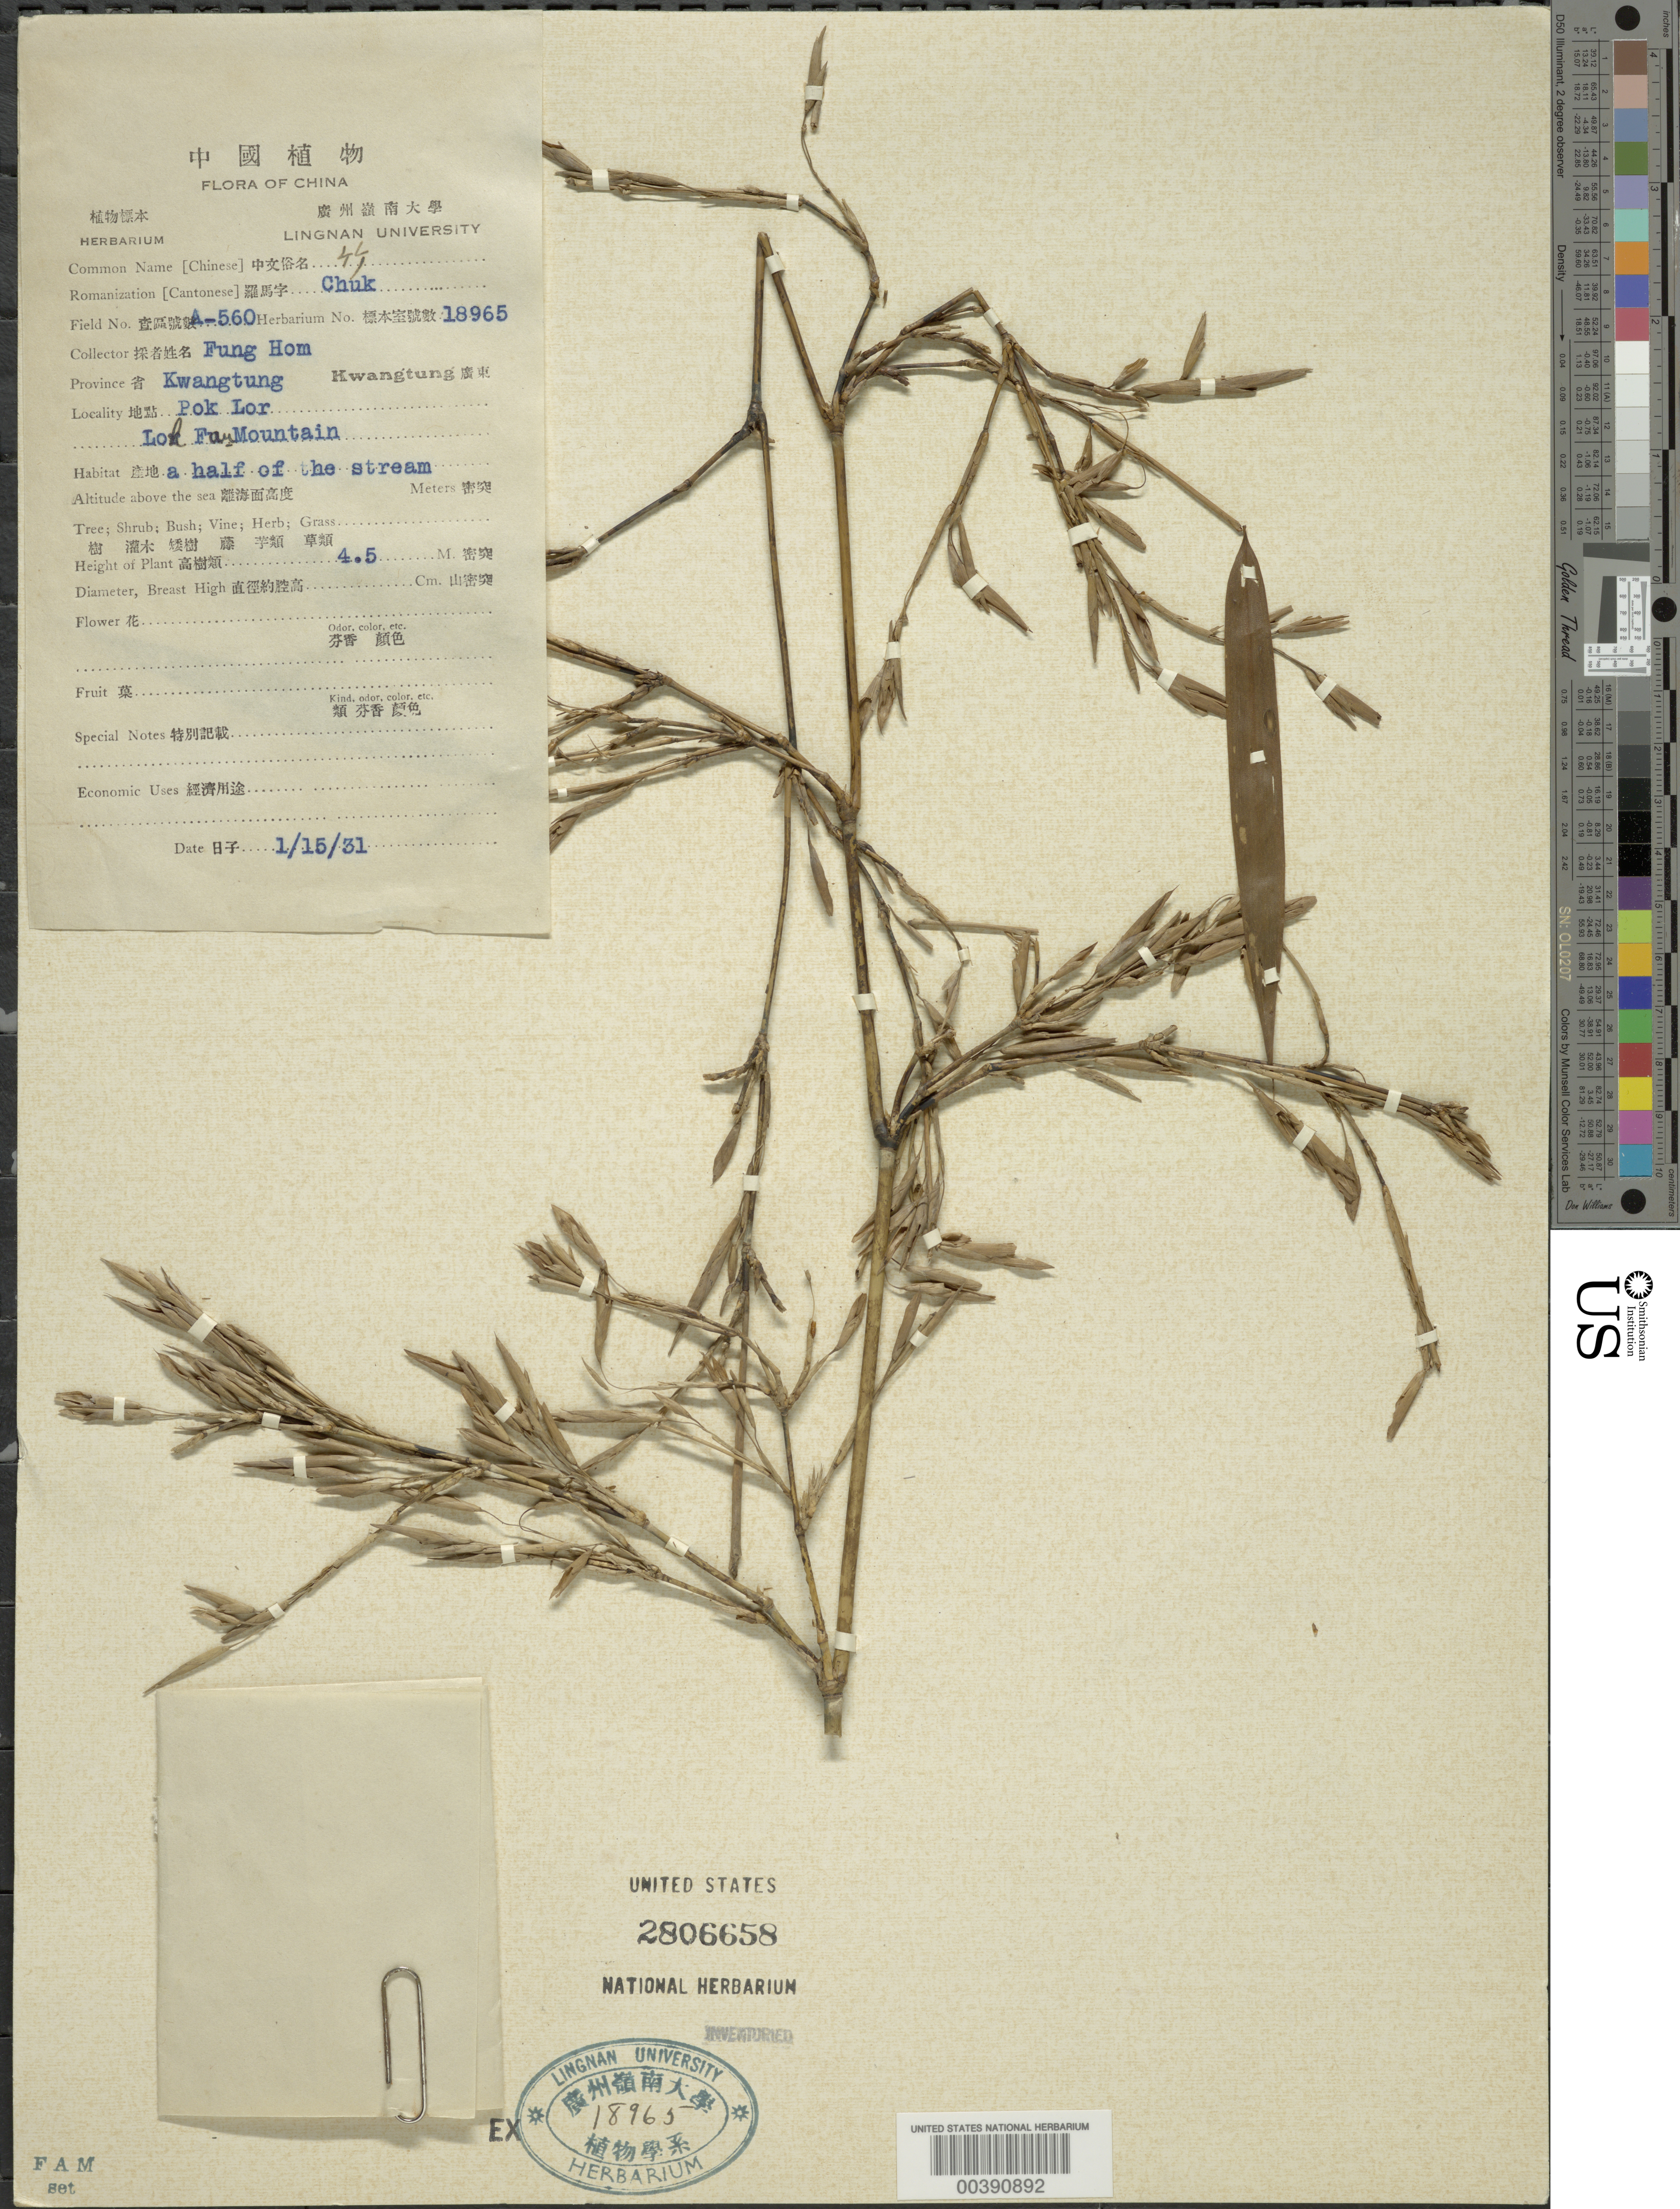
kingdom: Plantae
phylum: Tracheophyta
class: Liliopsida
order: Poales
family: Poaceae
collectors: H. L. Fung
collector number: A-560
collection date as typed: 15 Jan 1931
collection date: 1931-01-15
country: China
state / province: Guangdong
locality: Pok lor, lo fau mt.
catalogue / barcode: US 2806658